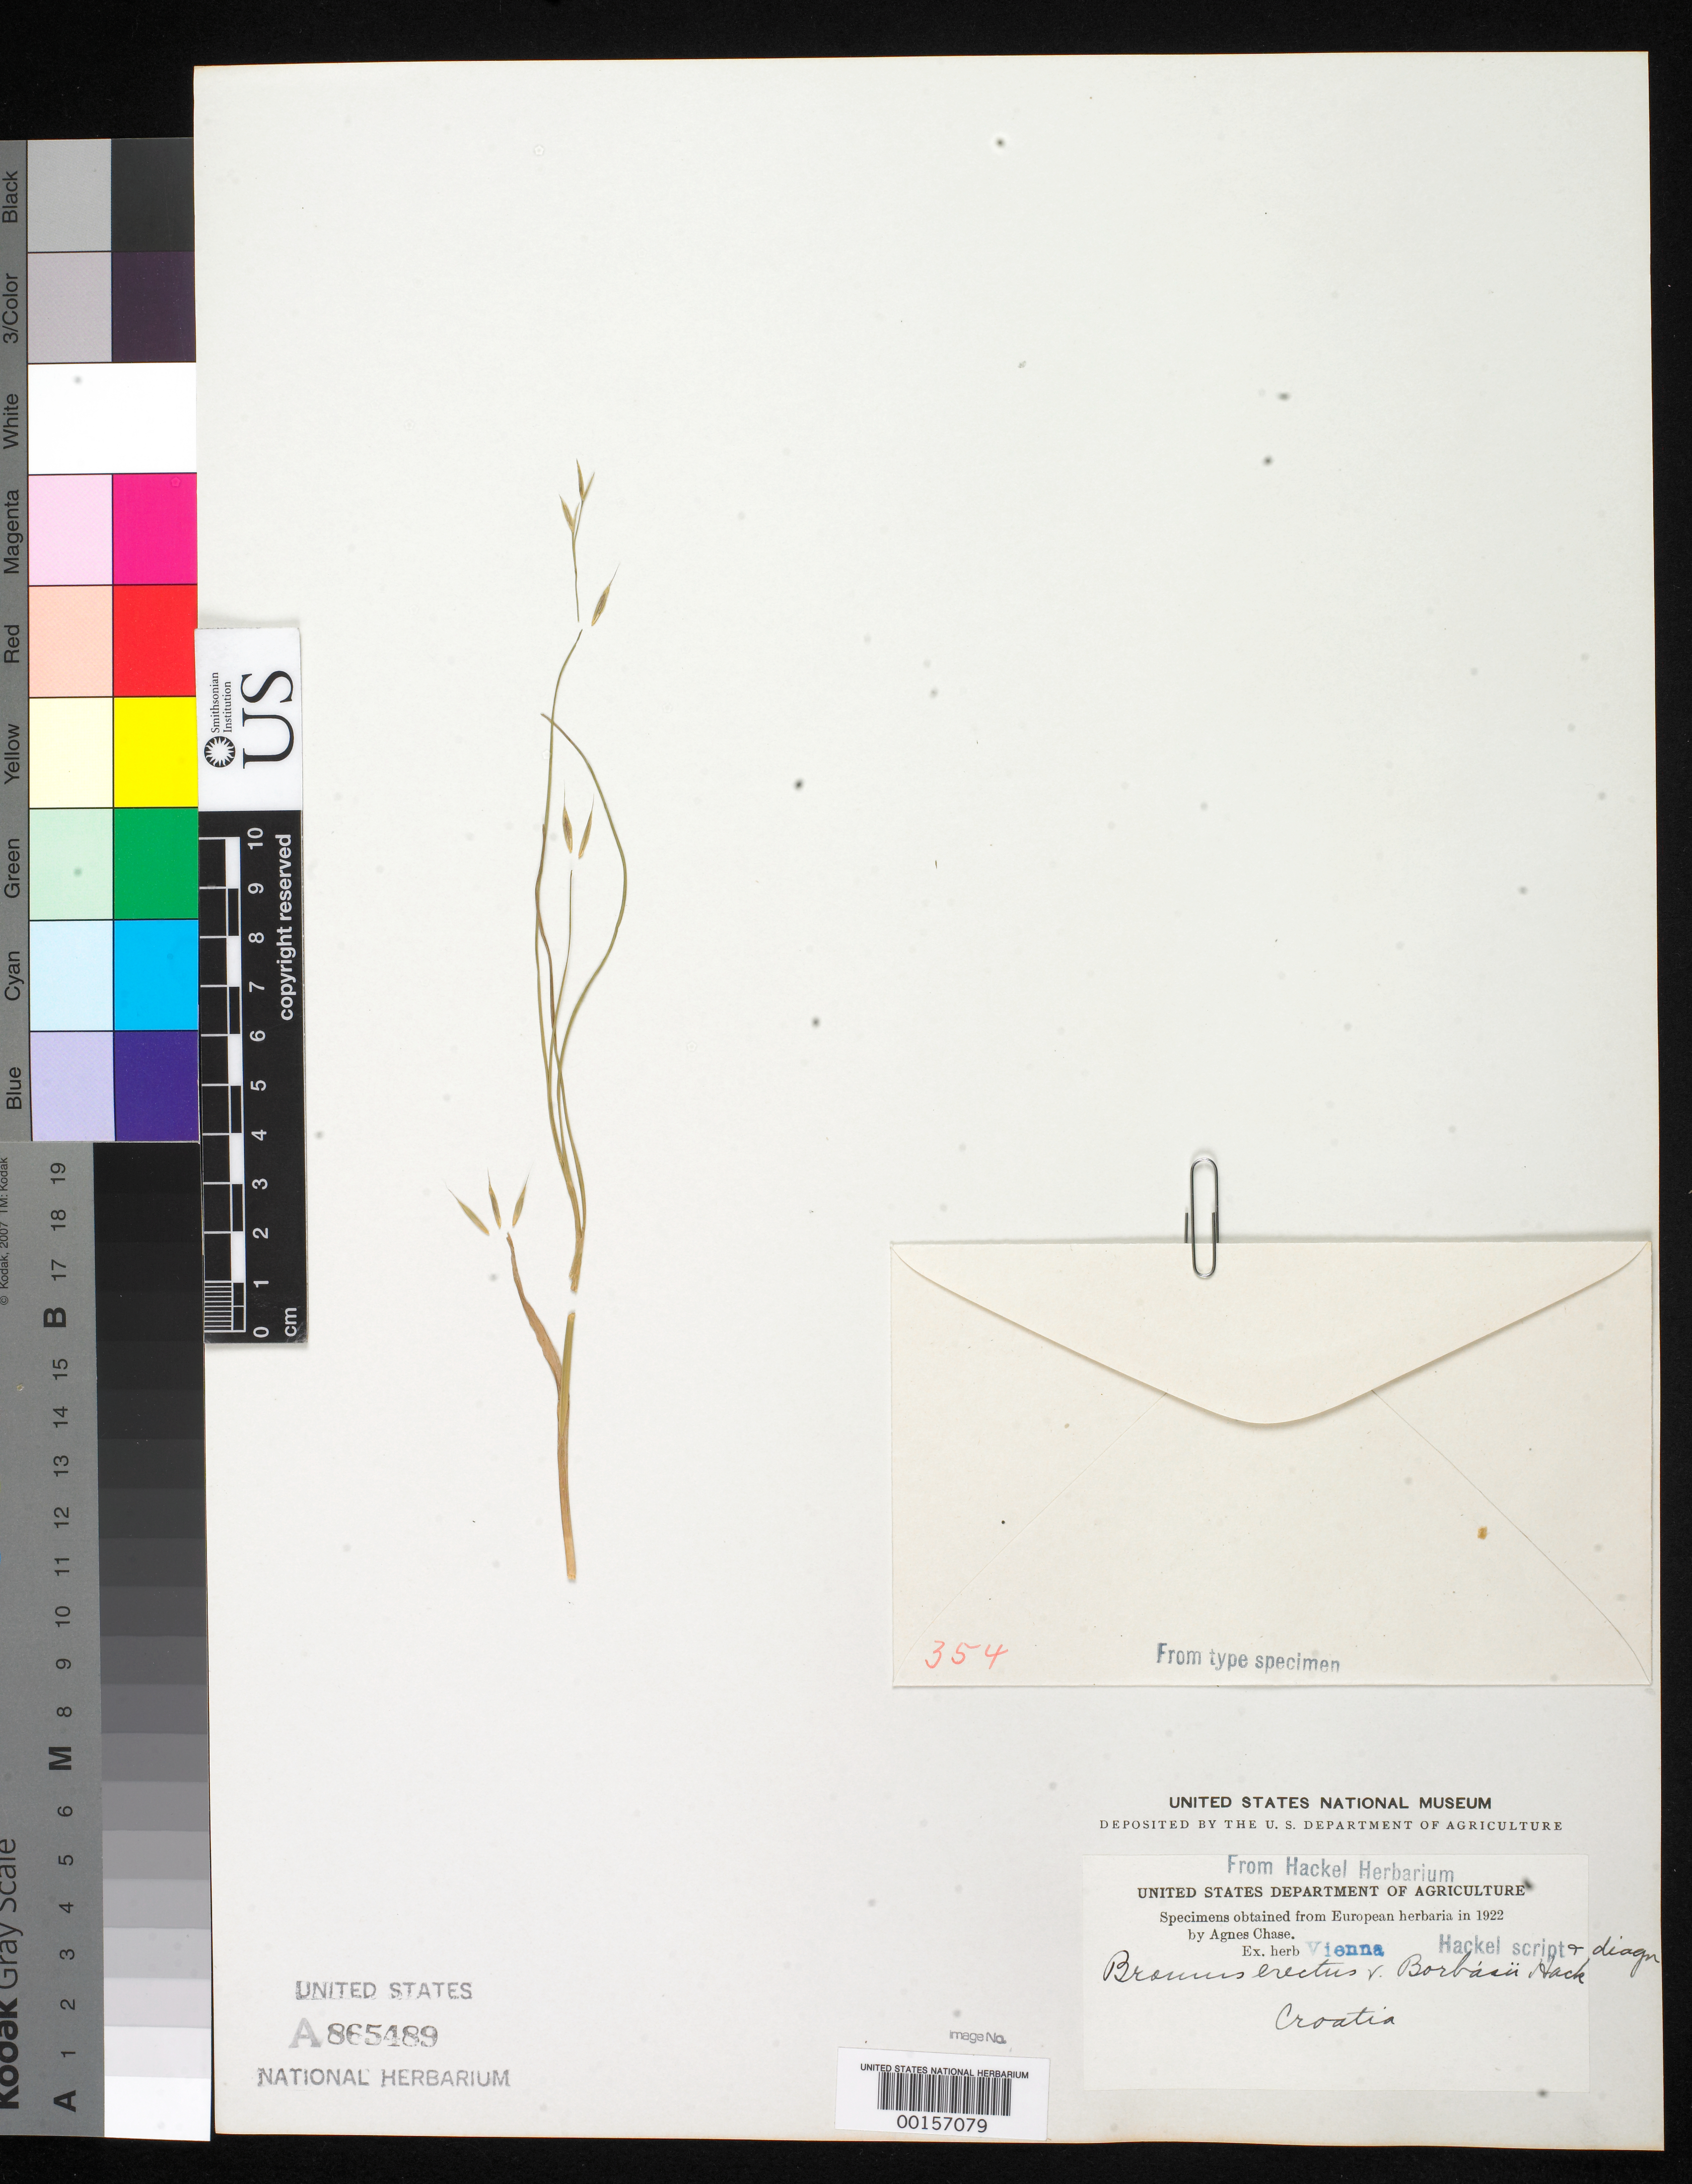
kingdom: Plantae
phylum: Tracheophyta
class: Liliopsida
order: Poales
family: Poaceae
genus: Bromus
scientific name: Bromus erectus var. borbasii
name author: Hack. ex Borbás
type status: Type Fragment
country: Croatia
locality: Subalpine.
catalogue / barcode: US 865489A